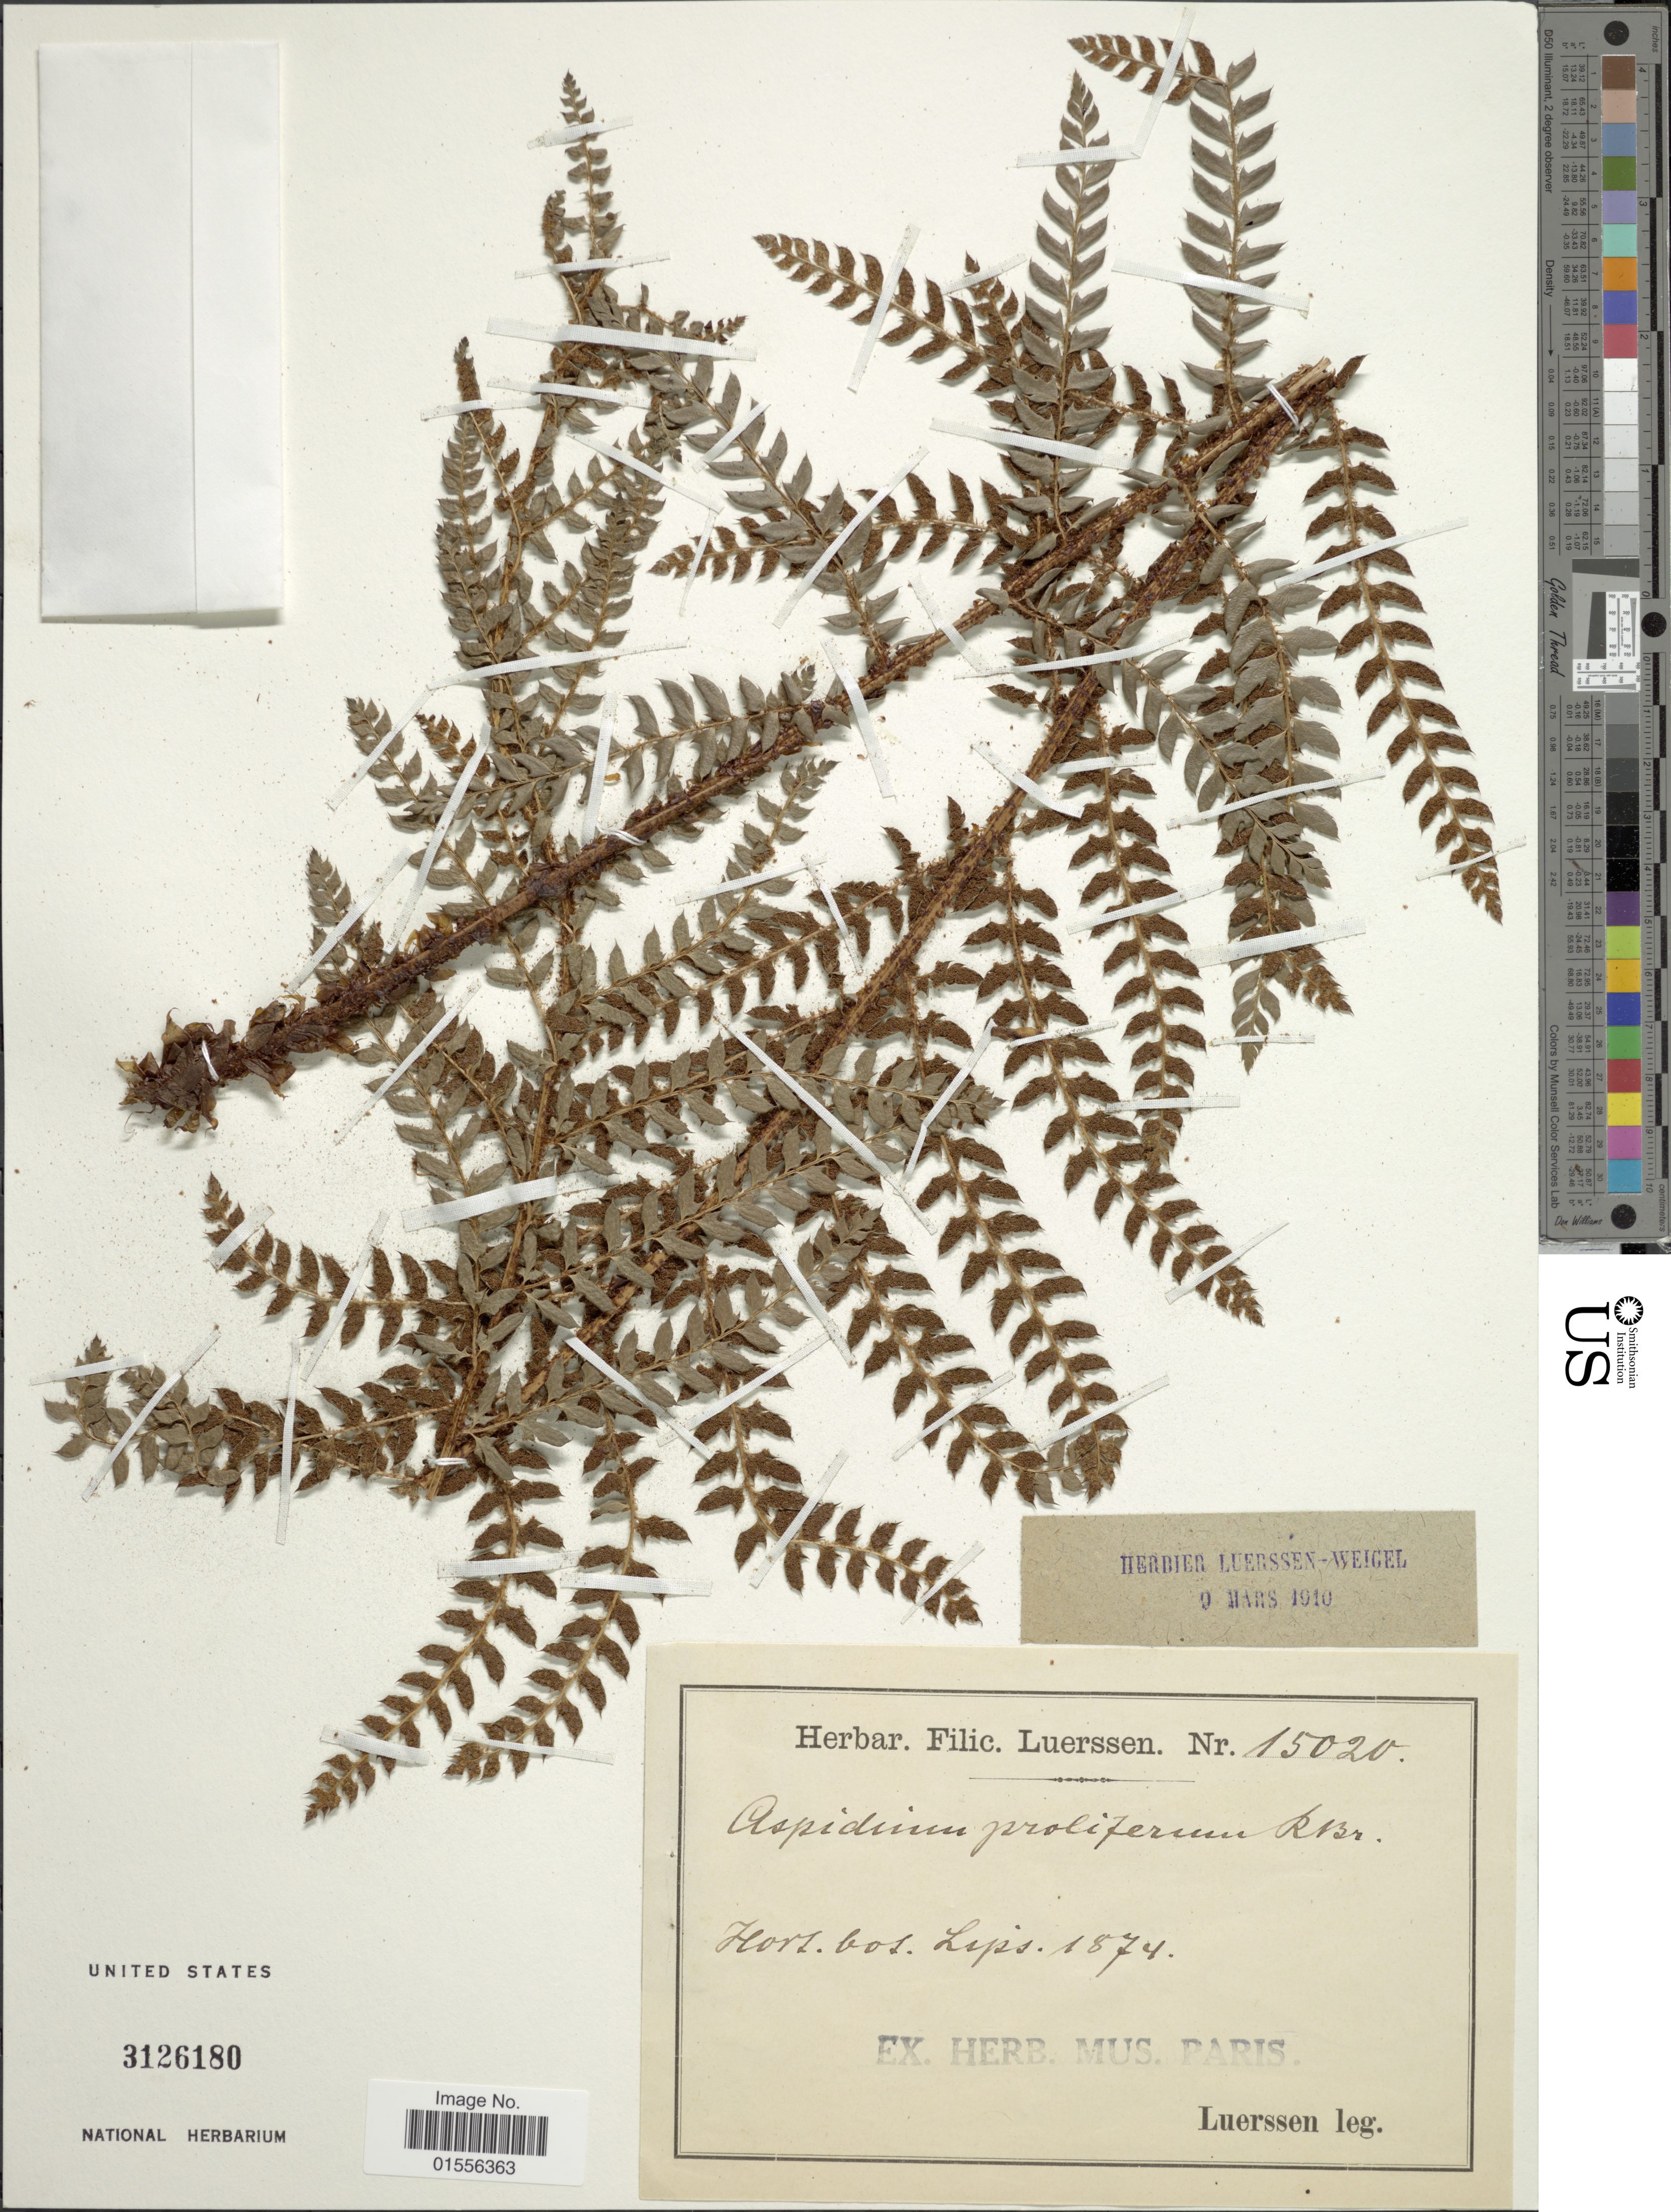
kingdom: Plantae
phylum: Tracheophyta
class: Polypodiopsida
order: Polypodiales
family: Dryopteridaceae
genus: Polystichum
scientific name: Polystichum aculeatum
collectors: Luerssen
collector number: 15020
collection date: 1874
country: Germany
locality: Hort bot Lips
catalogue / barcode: US 3126180